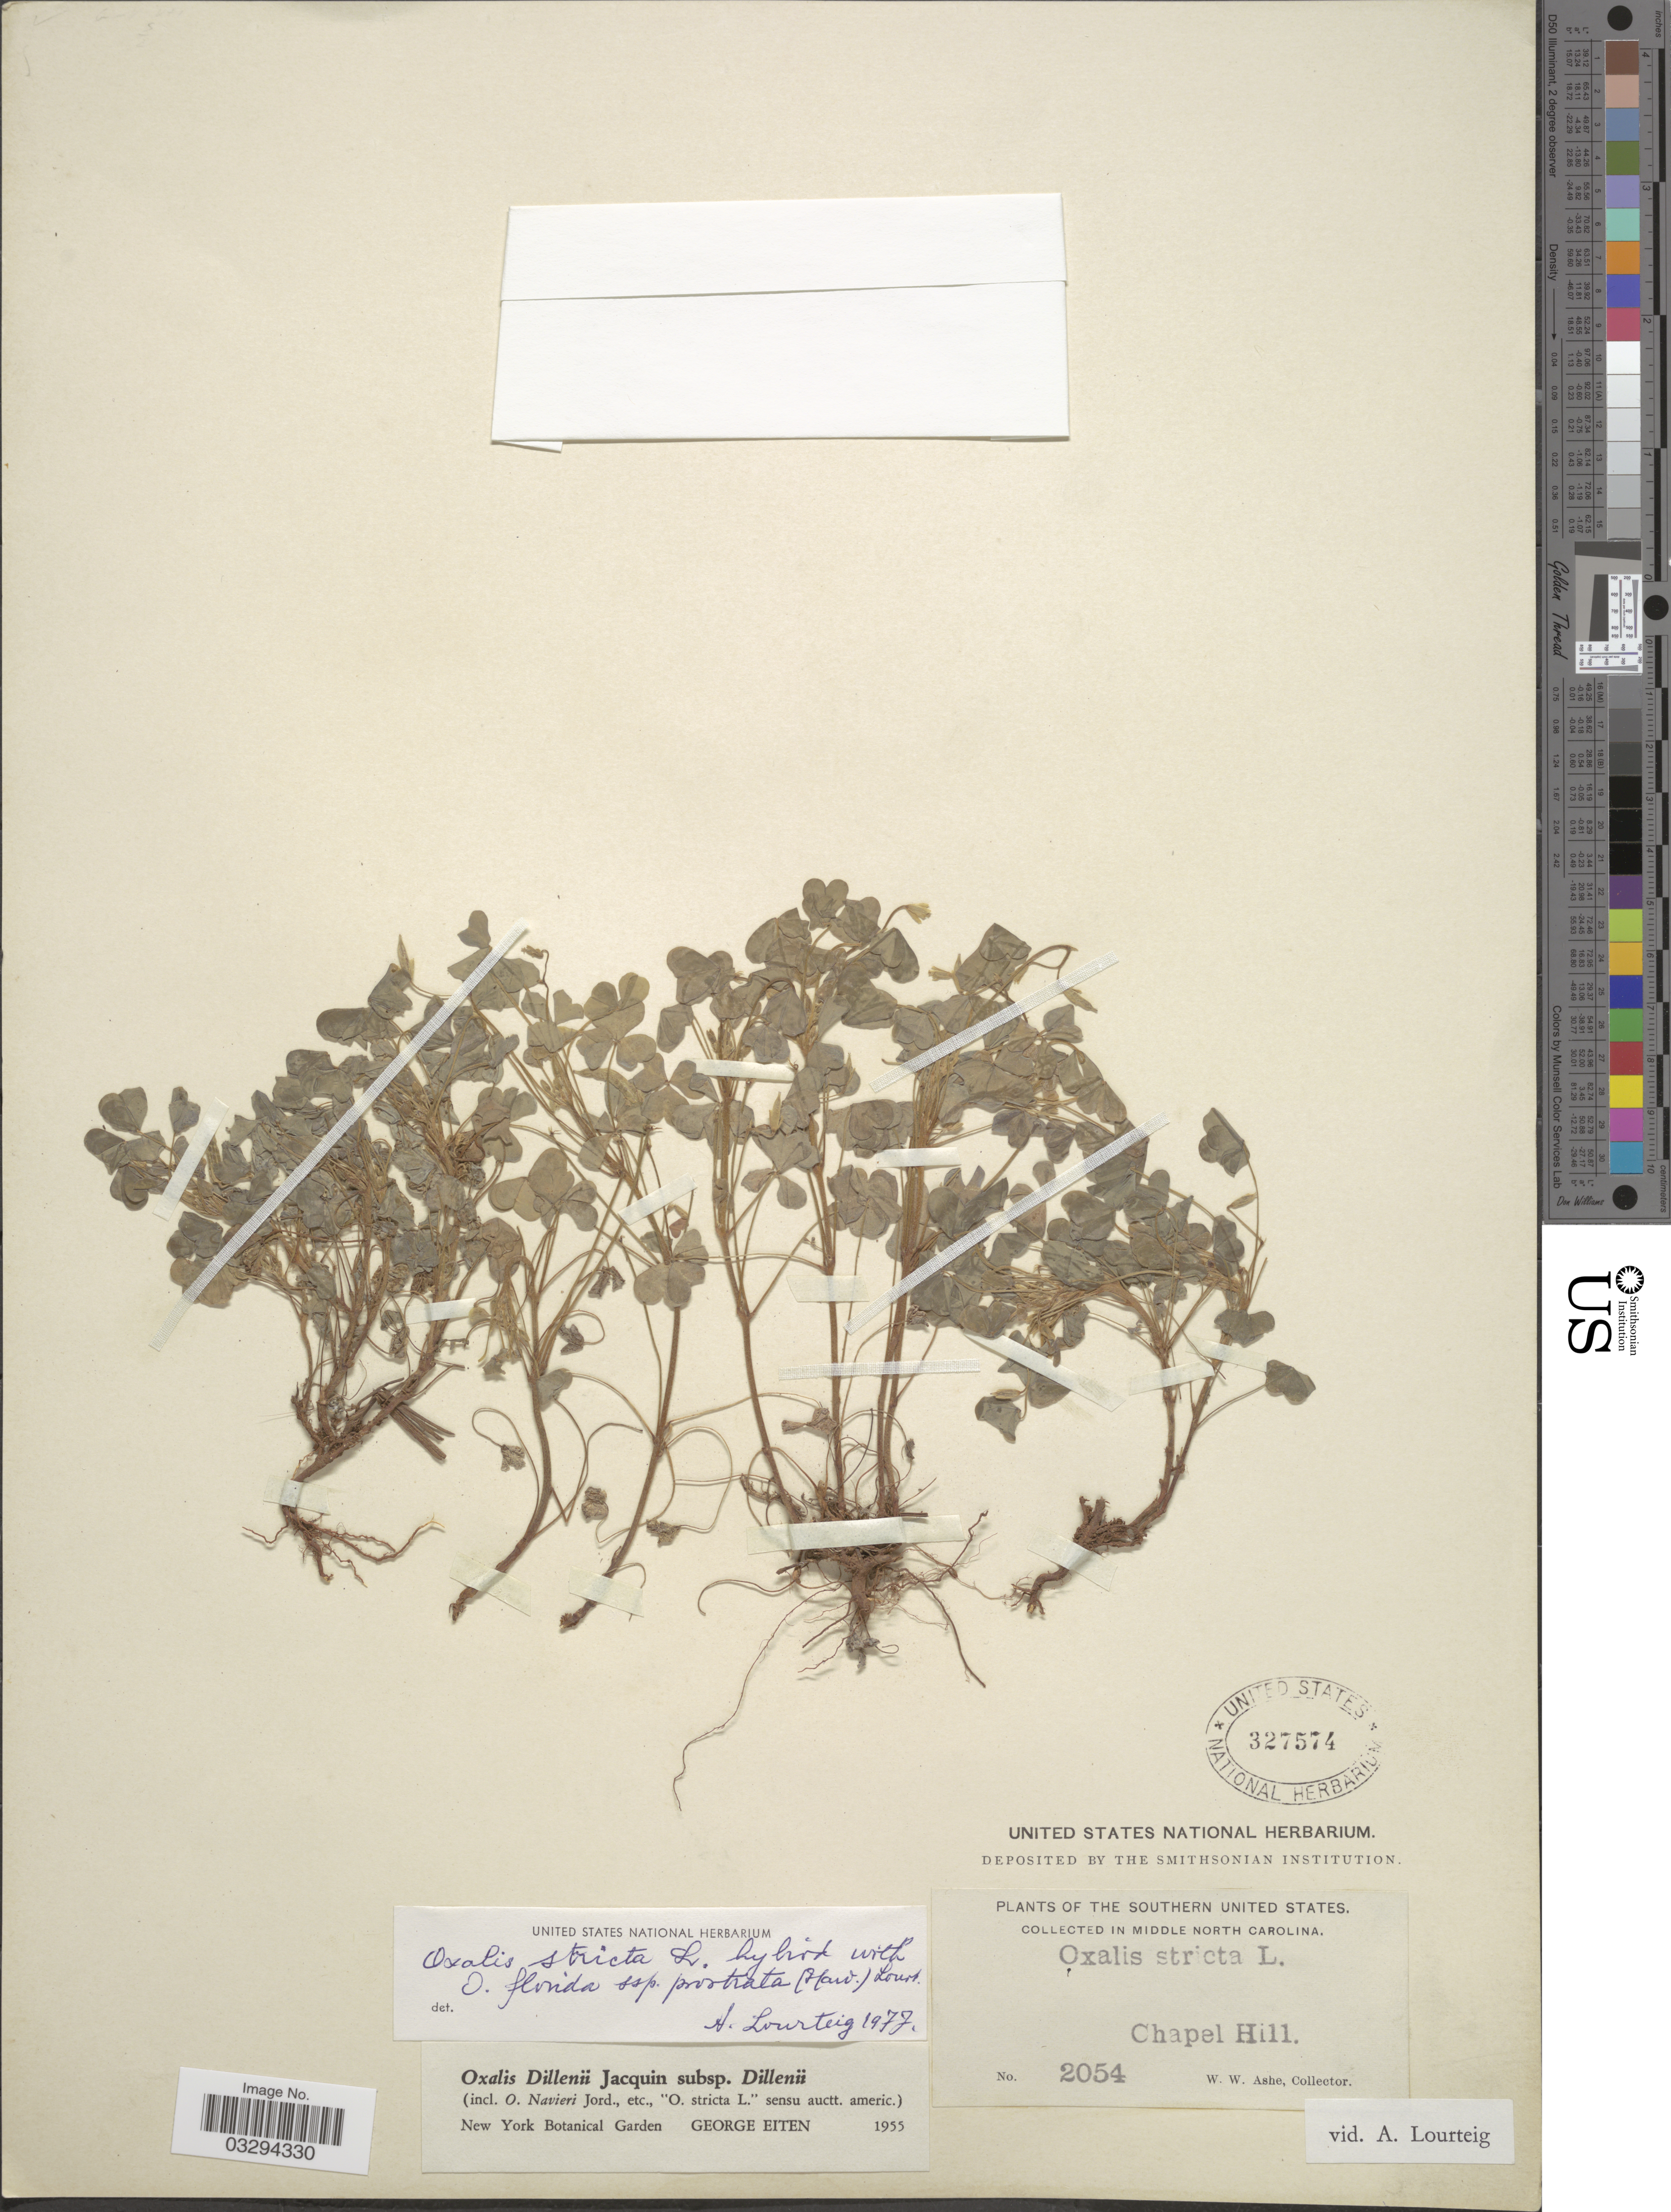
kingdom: Plantae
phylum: Tracheophyta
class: Magnoliopsida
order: Oxalidales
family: Oxalidaceae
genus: Oxalis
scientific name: Oxalis florida subsp. prostrata x O. stricta L.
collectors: W. W. Ashe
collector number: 2054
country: United States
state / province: North Carolina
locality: The Southern United States. Chapel Hill.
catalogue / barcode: US 327574